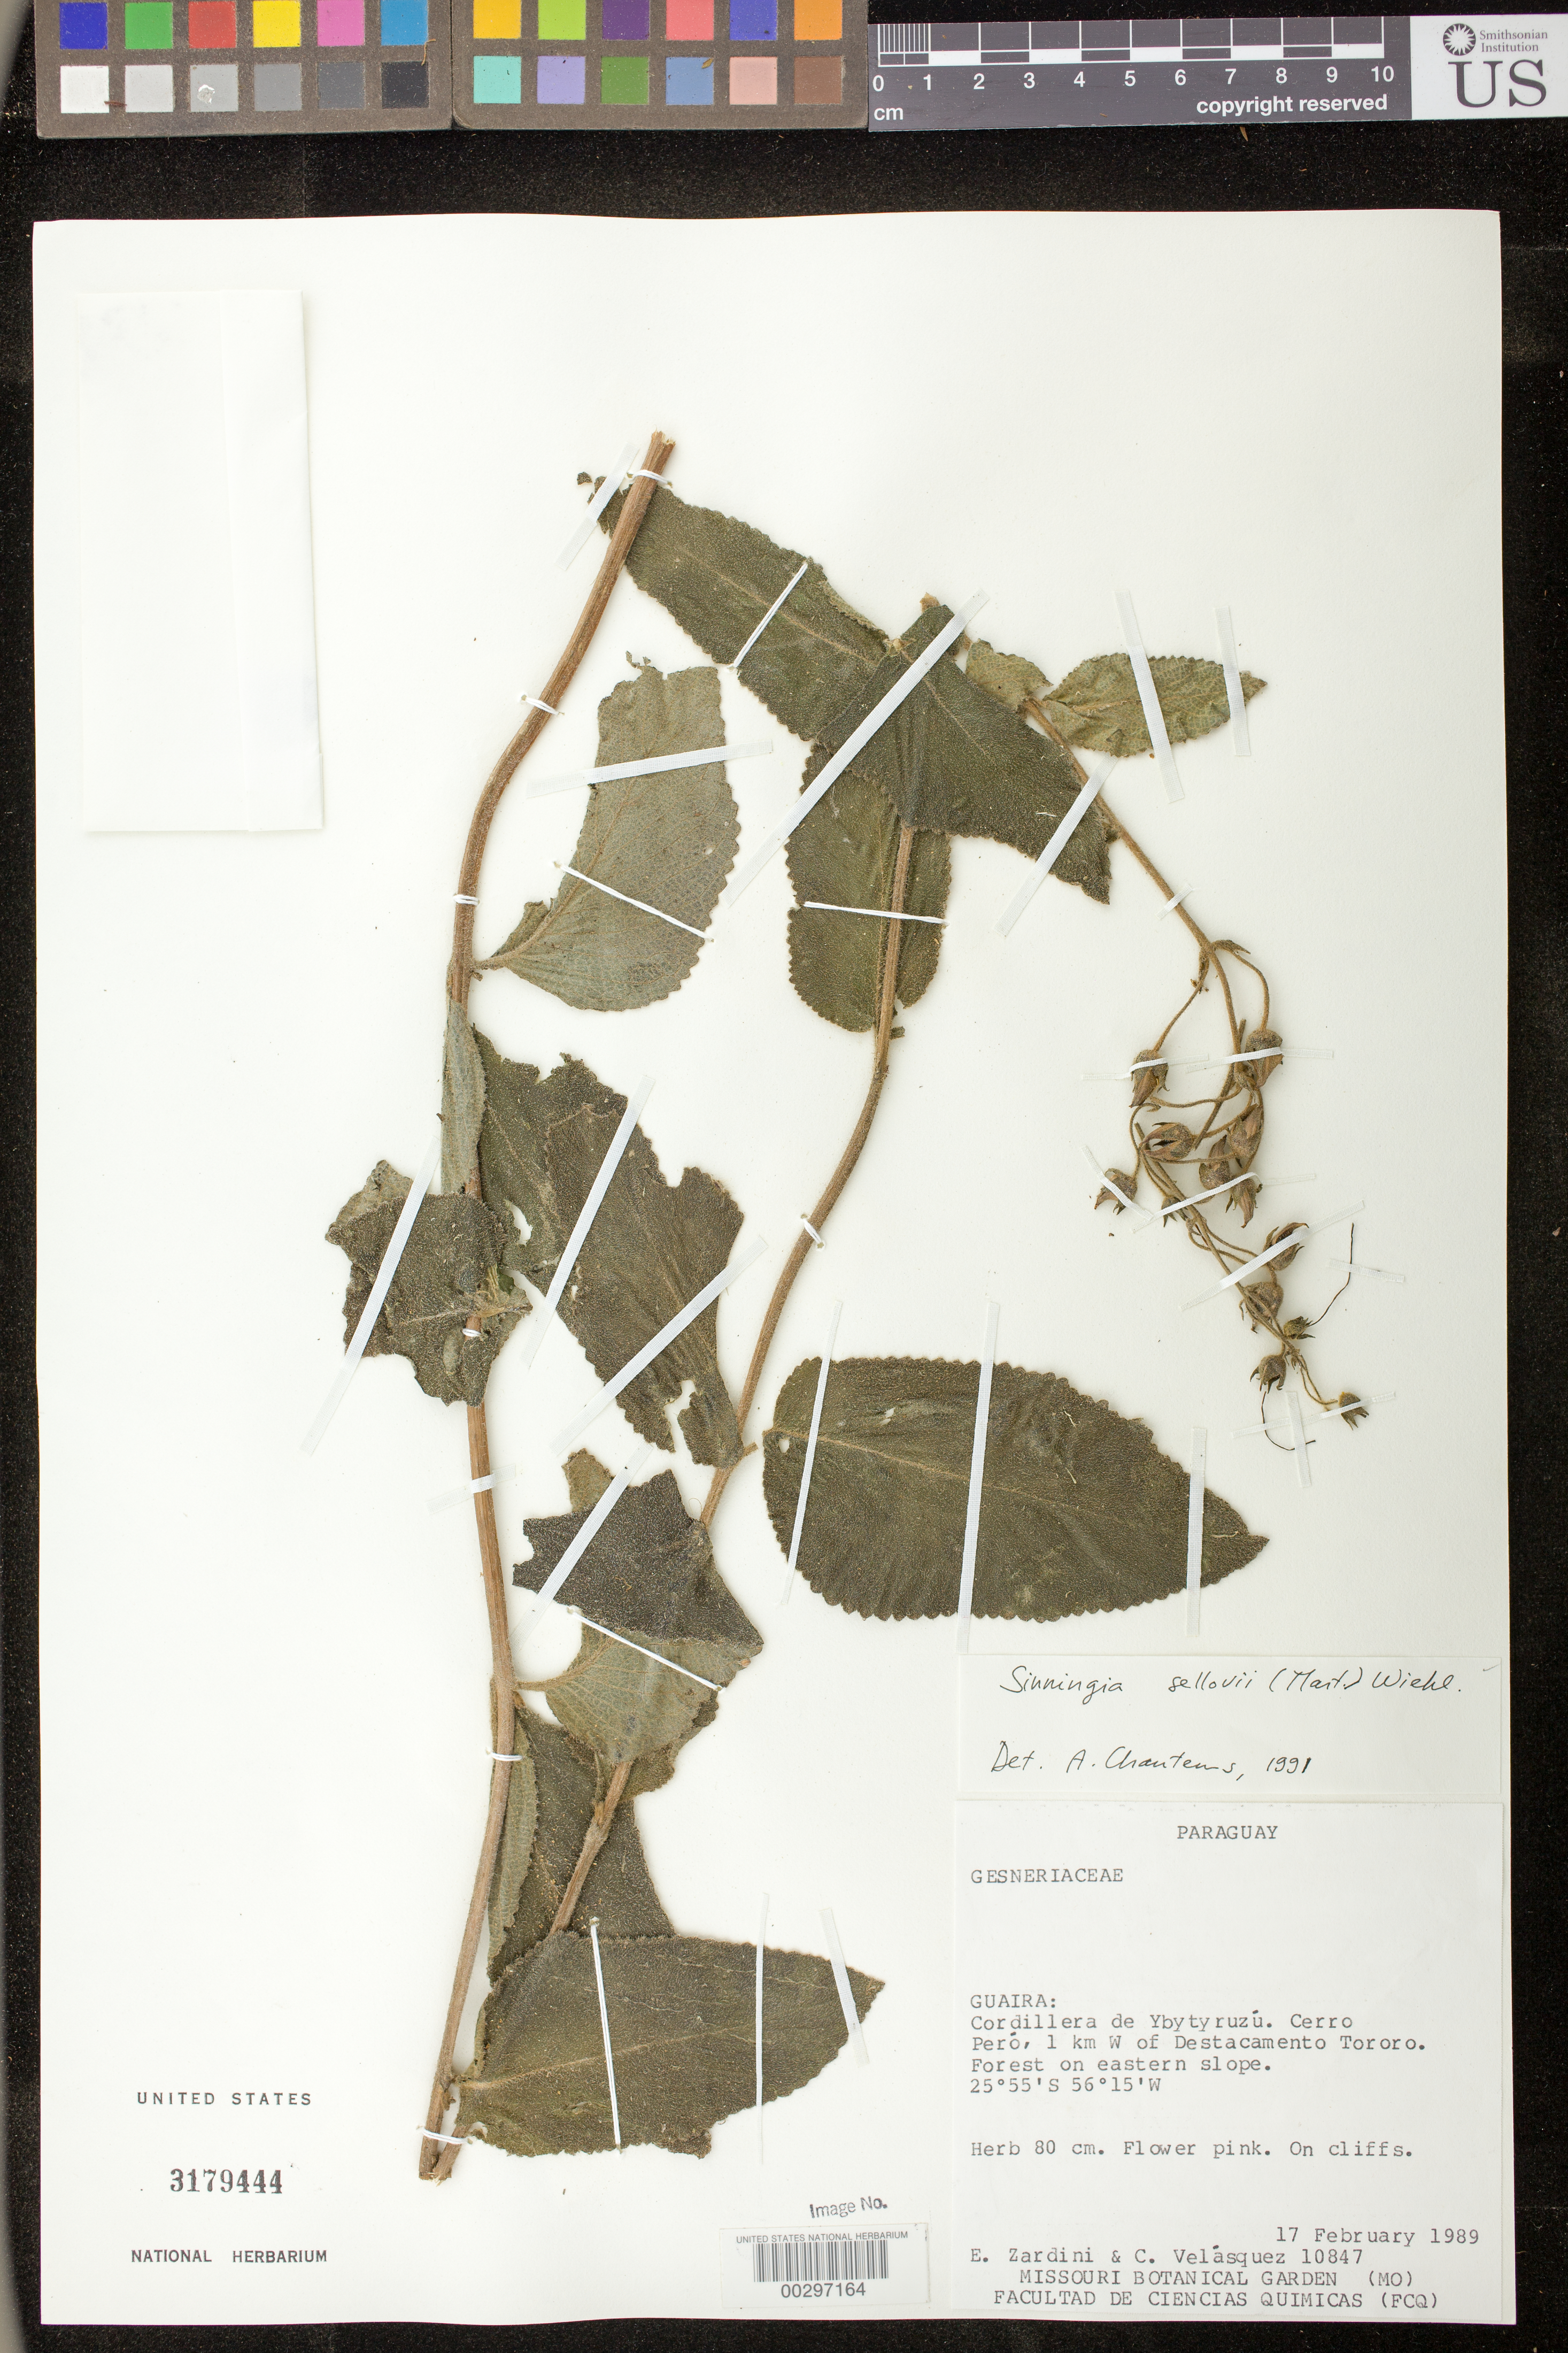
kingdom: Plantae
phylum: Tracheophyta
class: Magnoliopsida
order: Lamiales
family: Gesneriaceae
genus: Sinningia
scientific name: Sinningia sellovii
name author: (Mart.) Wiehler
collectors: E. M. Zardini & R. Velasquez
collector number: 10847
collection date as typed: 17 Feb 1989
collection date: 1989-02-17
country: Paraguay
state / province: Guairá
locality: W of Destacamento Tororo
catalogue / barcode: US 3179444